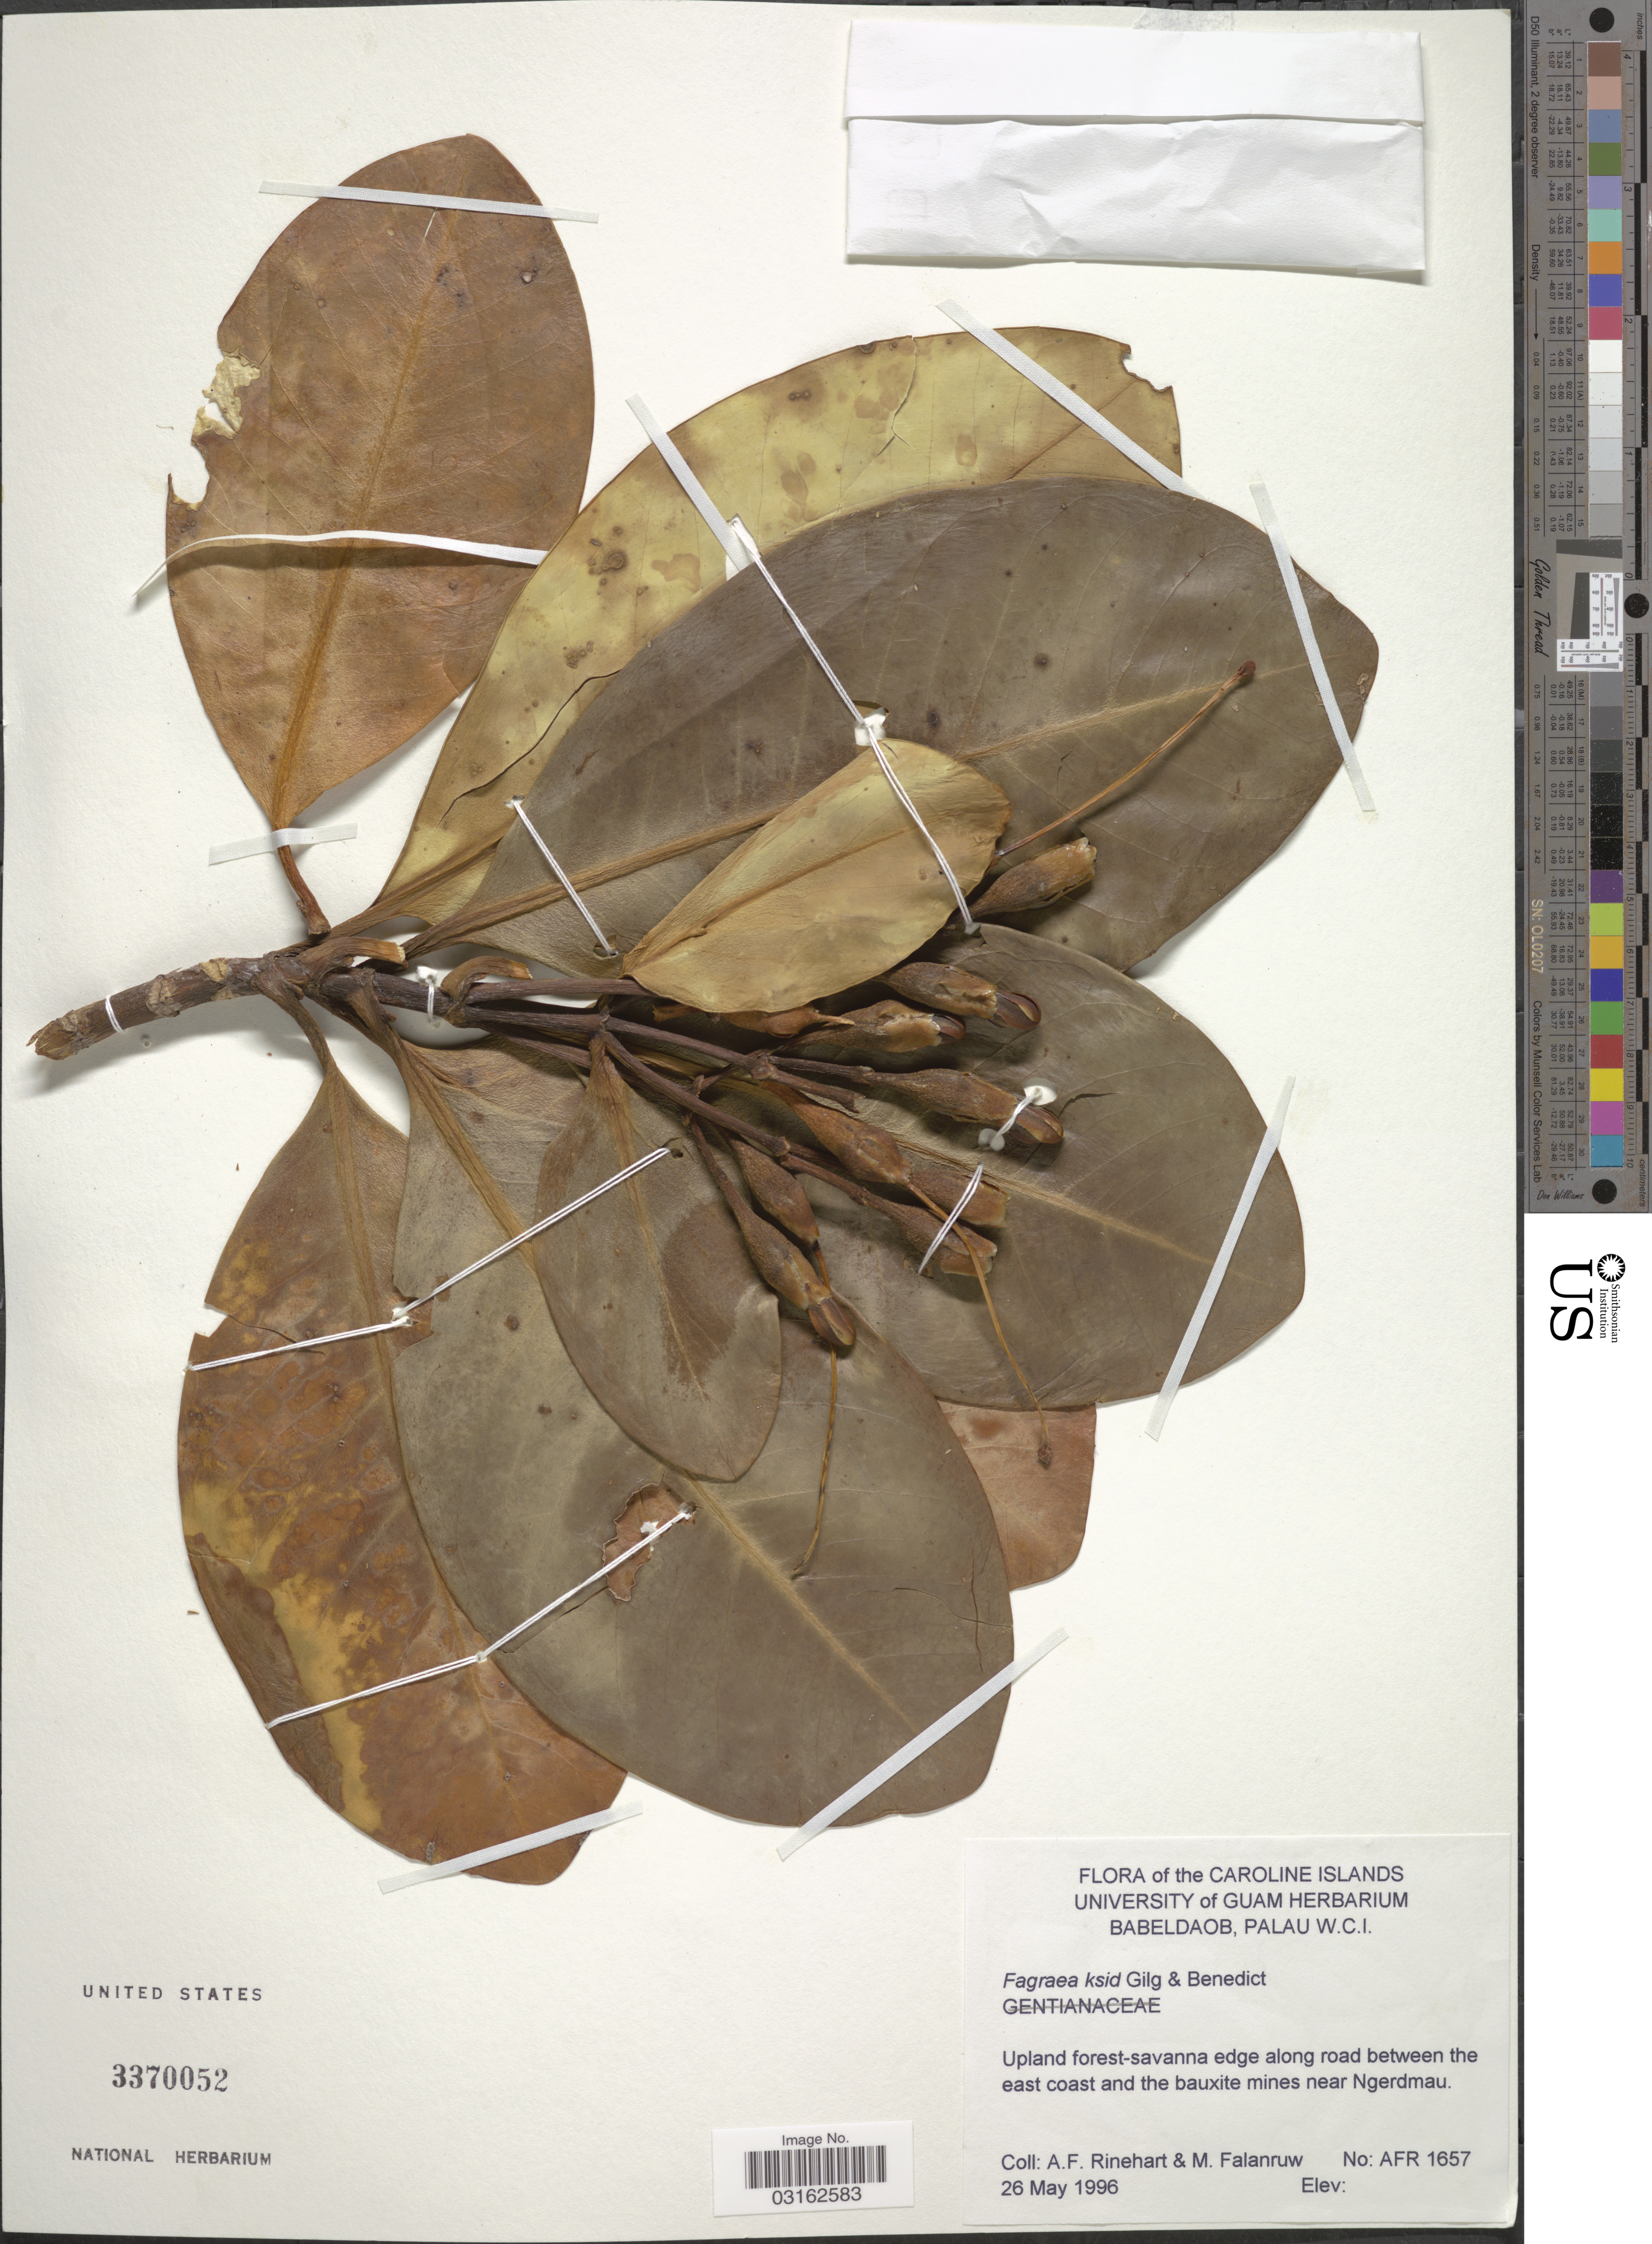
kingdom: Plantae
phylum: Tracheophyta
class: Magnoliopsida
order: Gentianales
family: Gentianaceae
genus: Fagraea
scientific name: Fagraea ksid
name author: Gilg & Benedict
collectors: A. Rinehart & M. Falanruw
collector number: AFR1657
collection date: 1996-05-26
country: Palau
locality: The Caroline Islands. Along road between the east coast and the bauxite mines near Ngerdmau.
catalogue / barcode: US 3370052